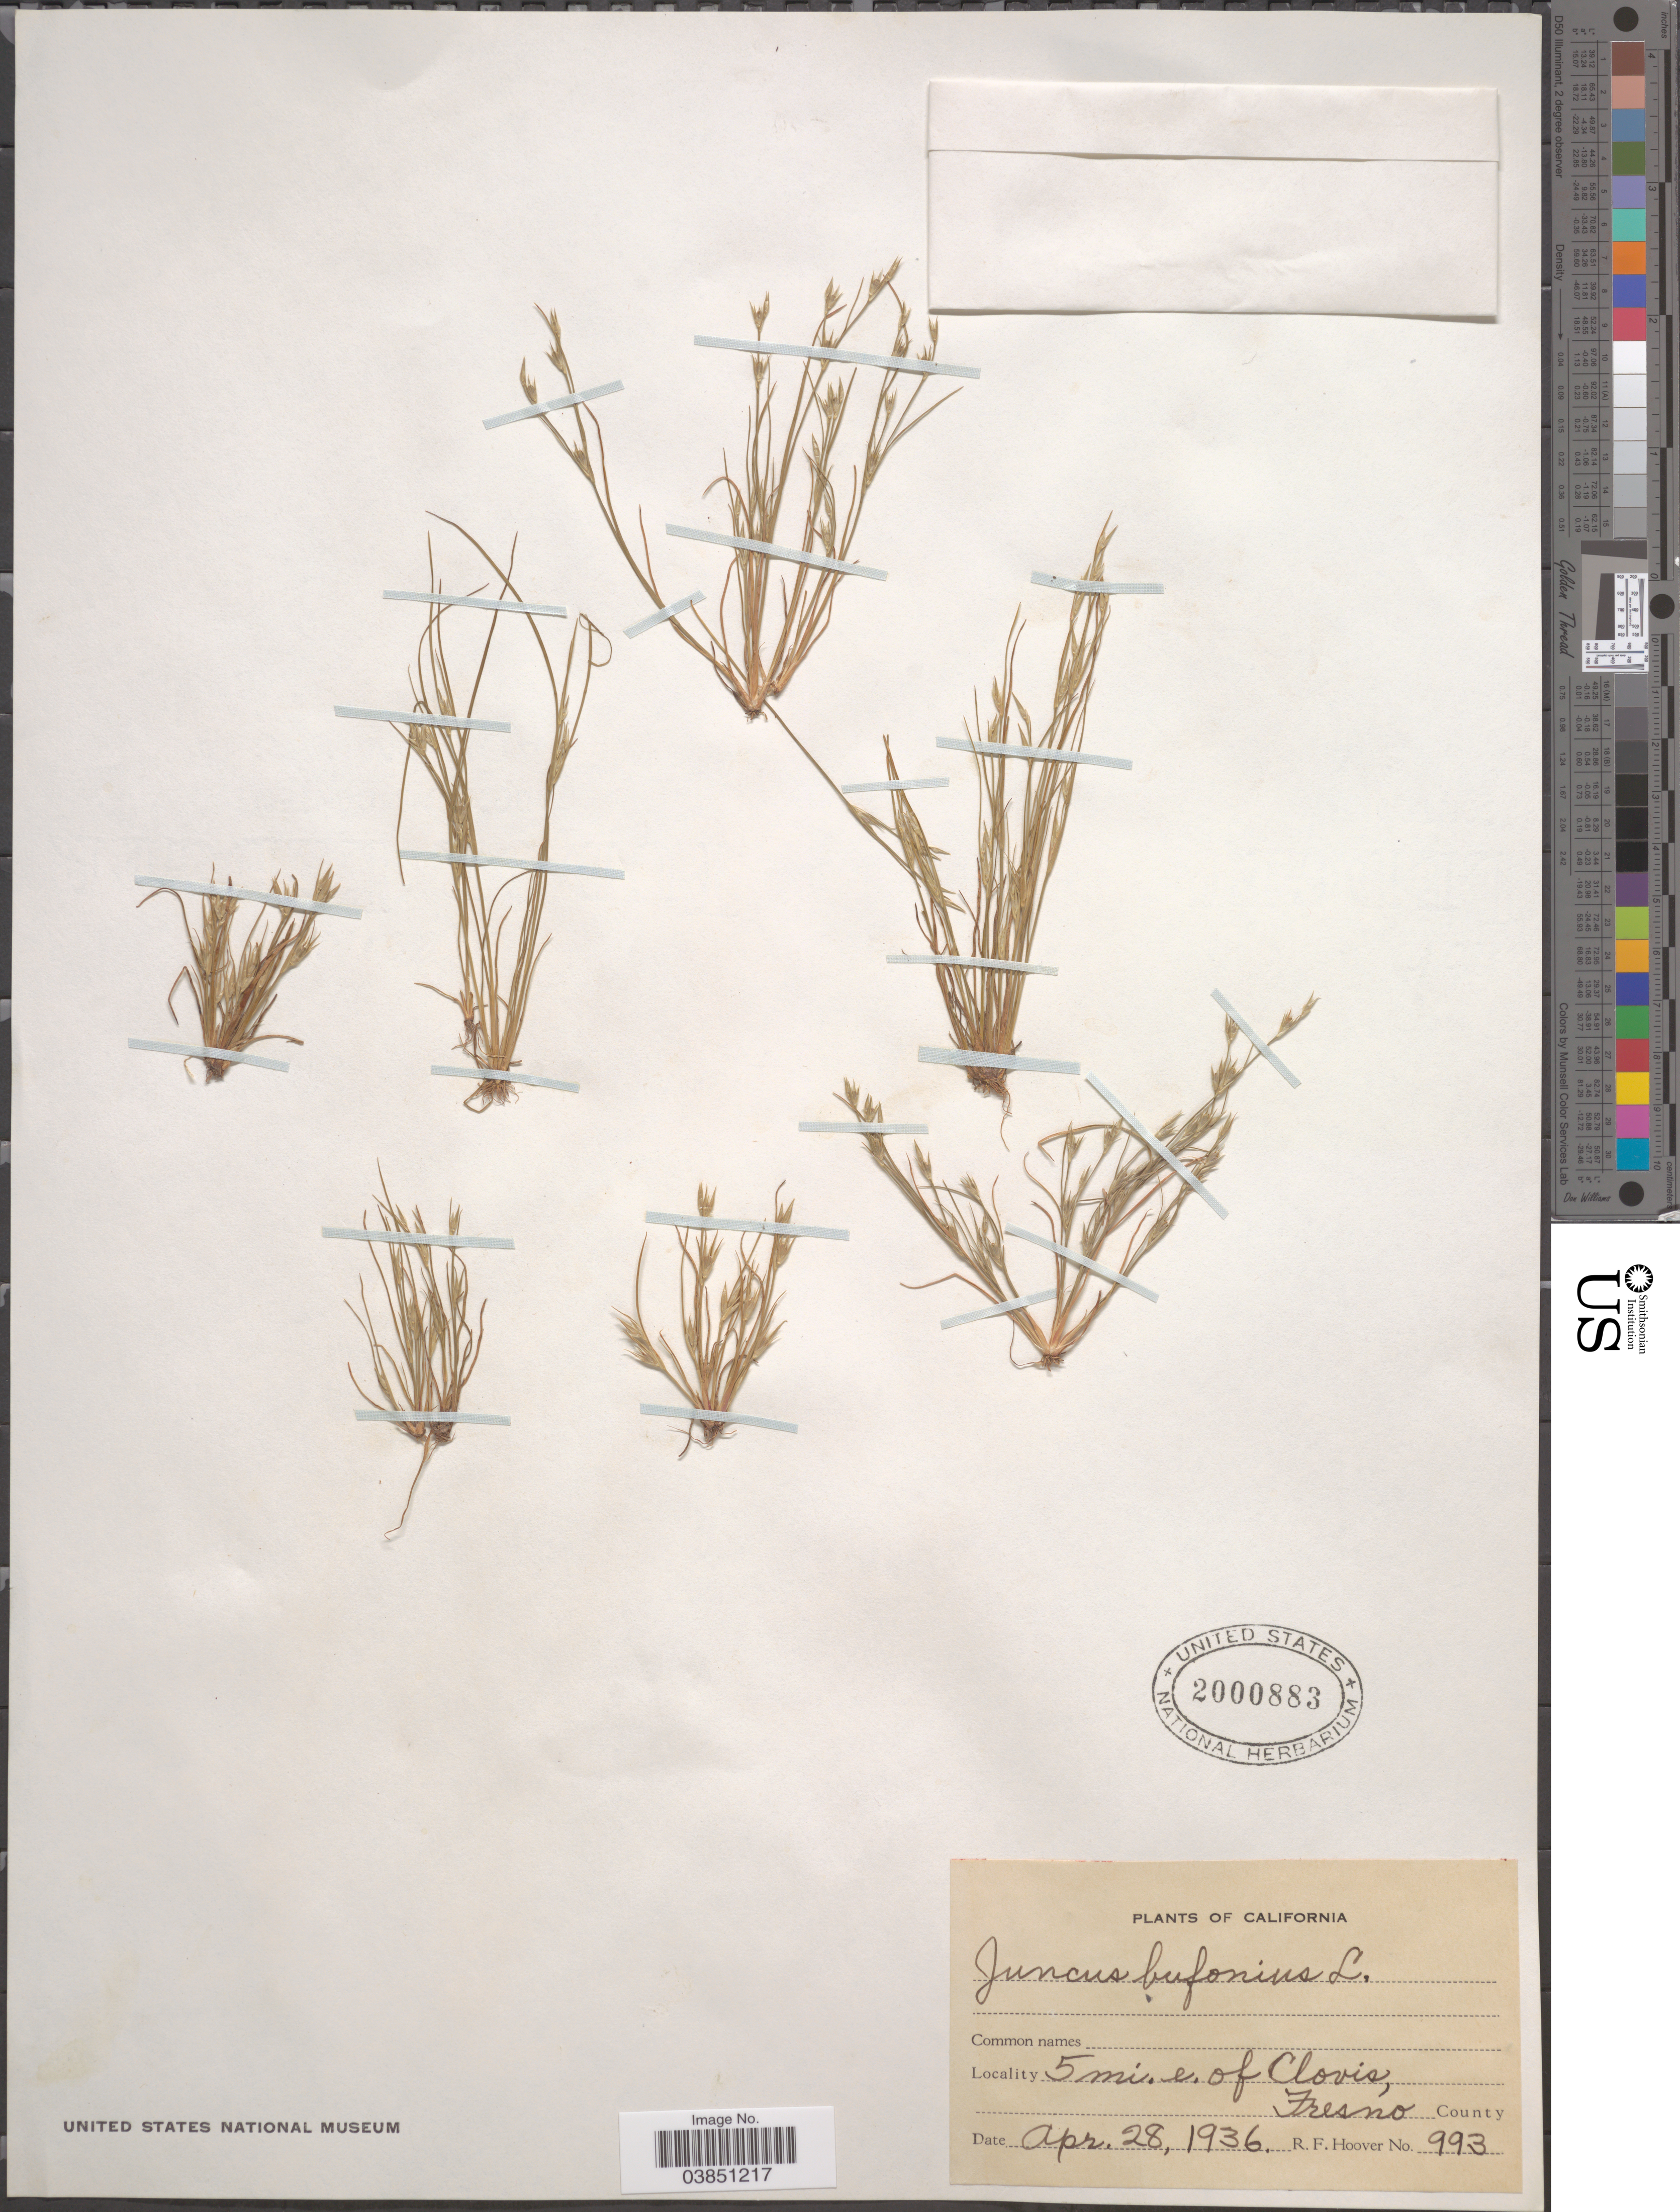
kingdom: Plantae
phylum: Tracheophyta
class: Liliopsida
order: Poales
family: Juncaceae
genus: Juncus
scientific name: Juncus bufonius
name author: L.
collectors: R. F. Hoover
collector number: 993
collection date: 1936-04-28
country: United States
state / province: California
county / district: Fresno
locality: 5 mi. e. of Clovis, Fresno County.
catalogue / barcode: US 2000883